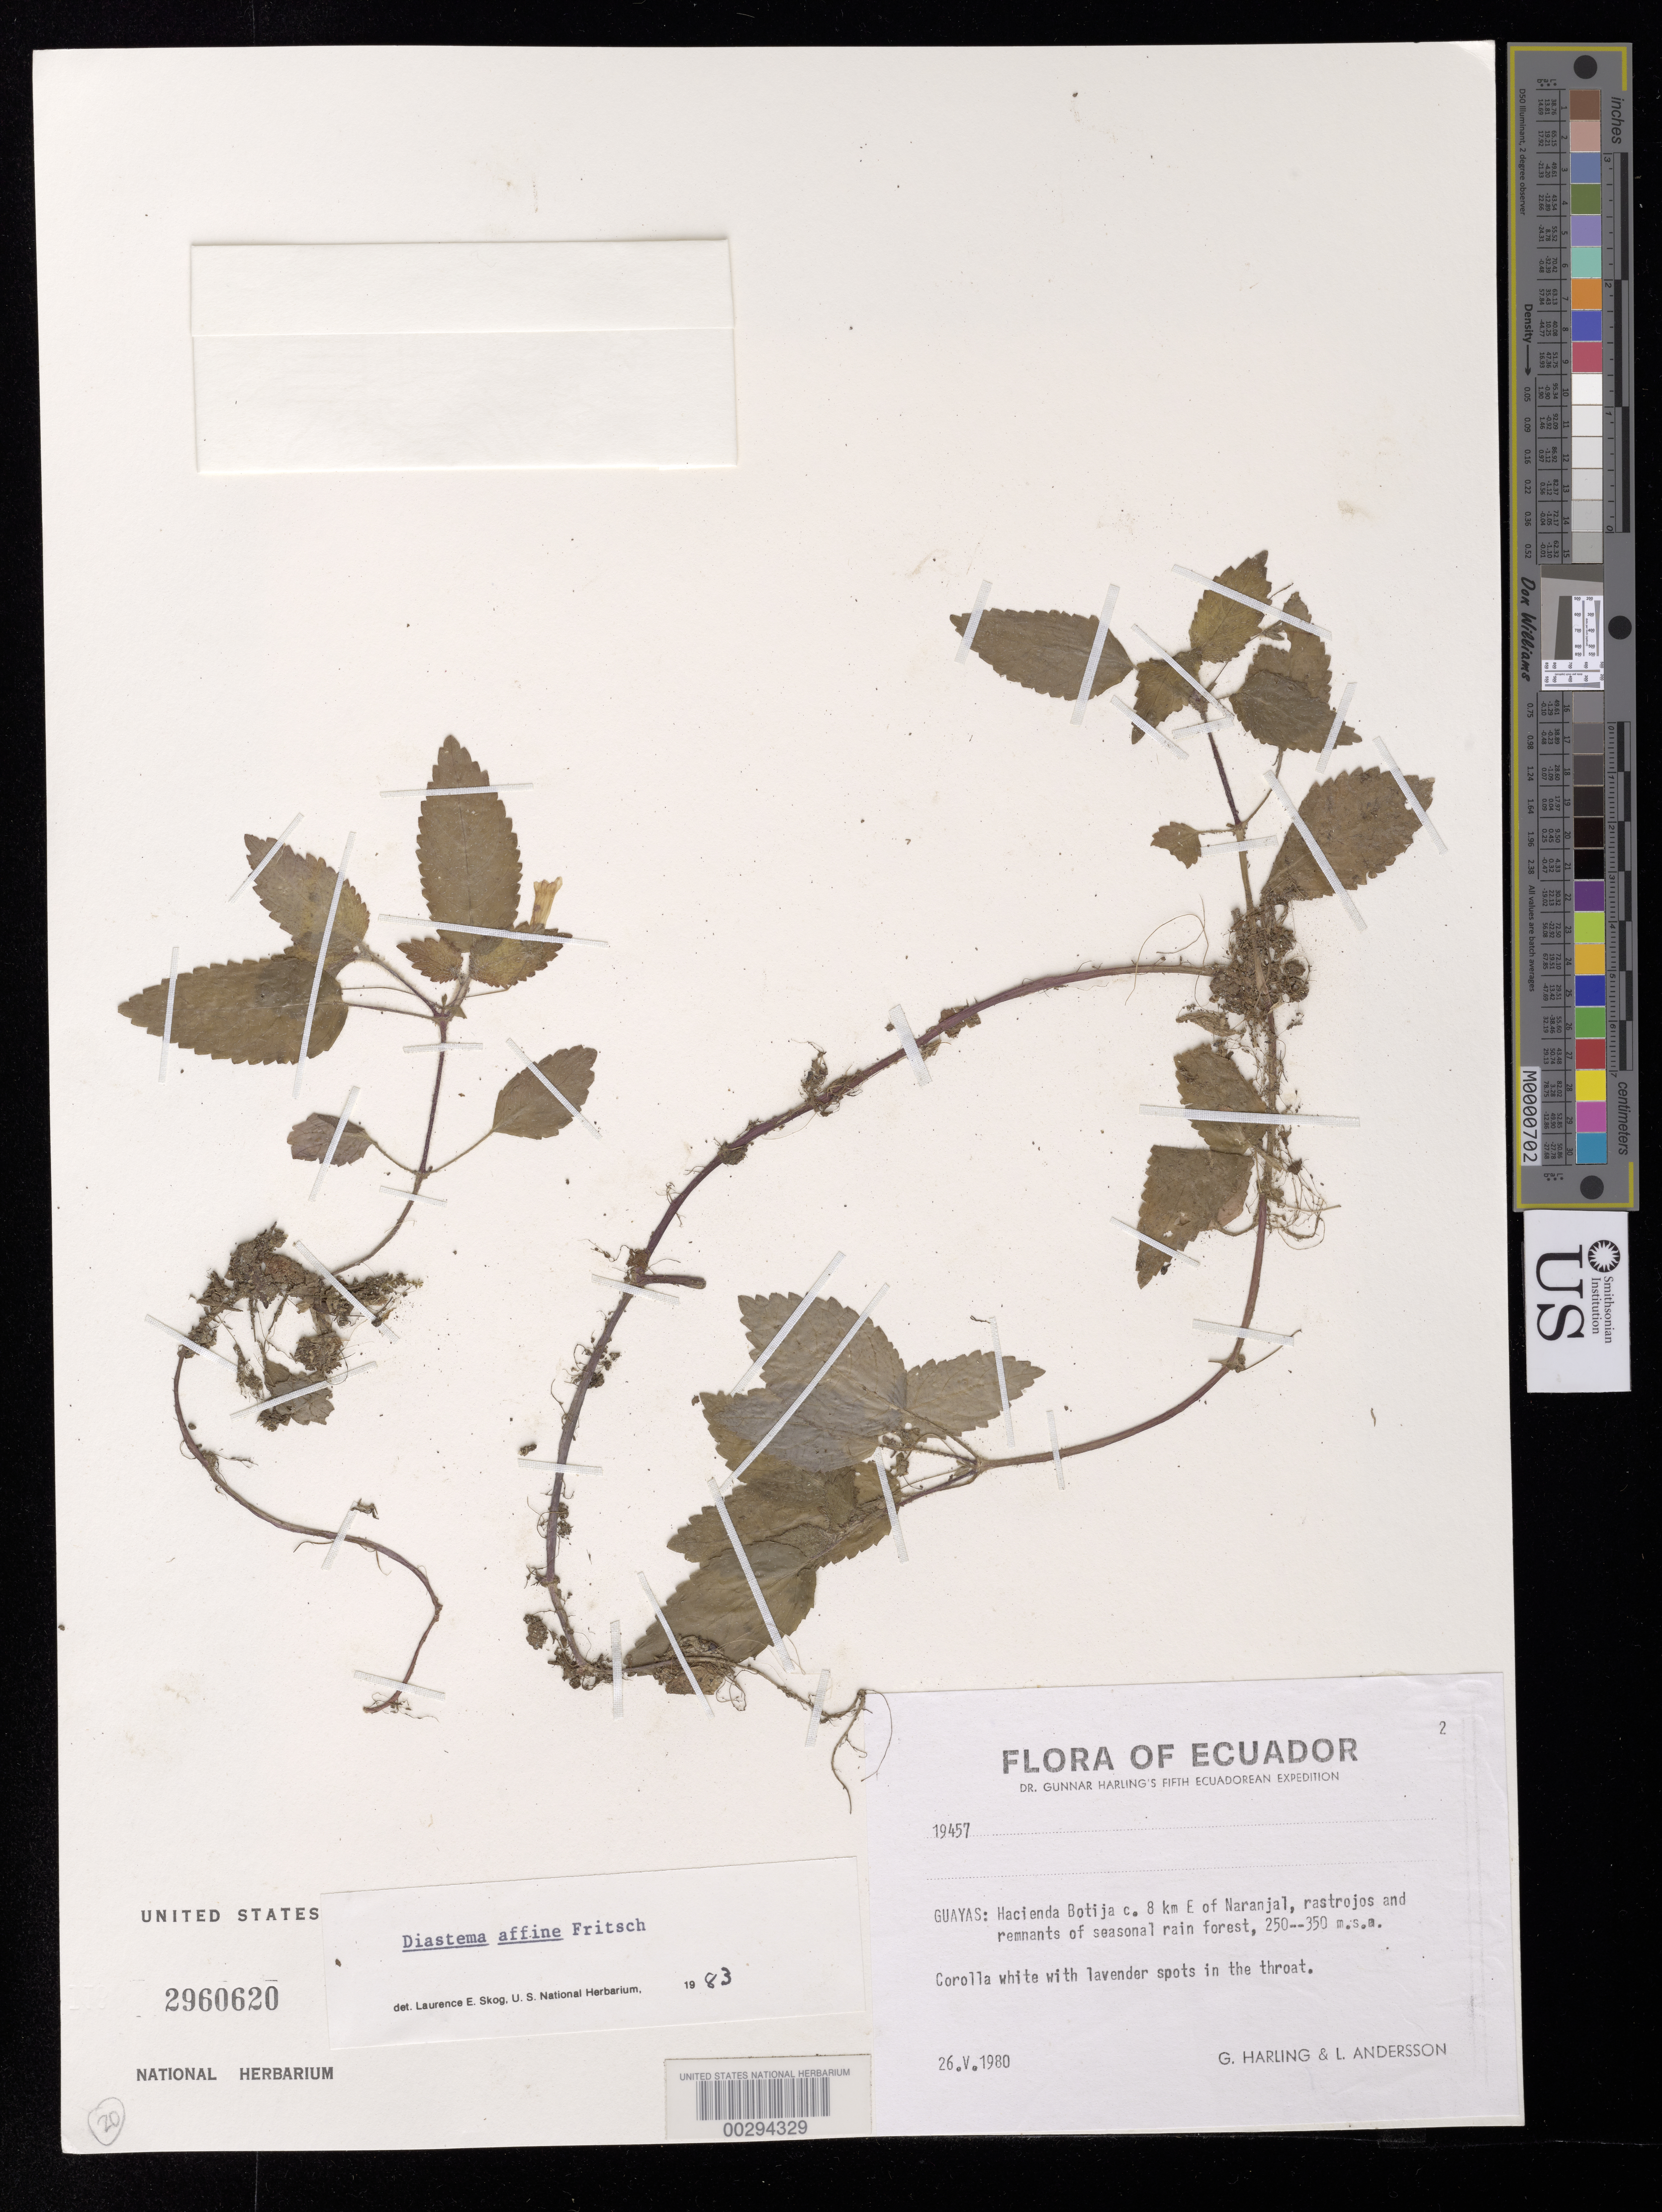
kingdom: Plantae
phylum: Tracheophyta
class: Magnoliopsida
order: Lamiales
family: Gesneriaceae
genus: Diastema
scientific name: Diastema affine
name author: Fritsch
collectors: G. Harling & L. Andersson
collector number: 19457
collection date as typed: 26 May 1980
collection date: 1980-05-26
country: Ecuador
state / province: Guayas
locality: Hacienda Botija C 8 km E of Naranjal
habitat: Rastrojos and remnants of seasonal rain forest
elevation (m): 250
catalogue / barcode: US 2960620